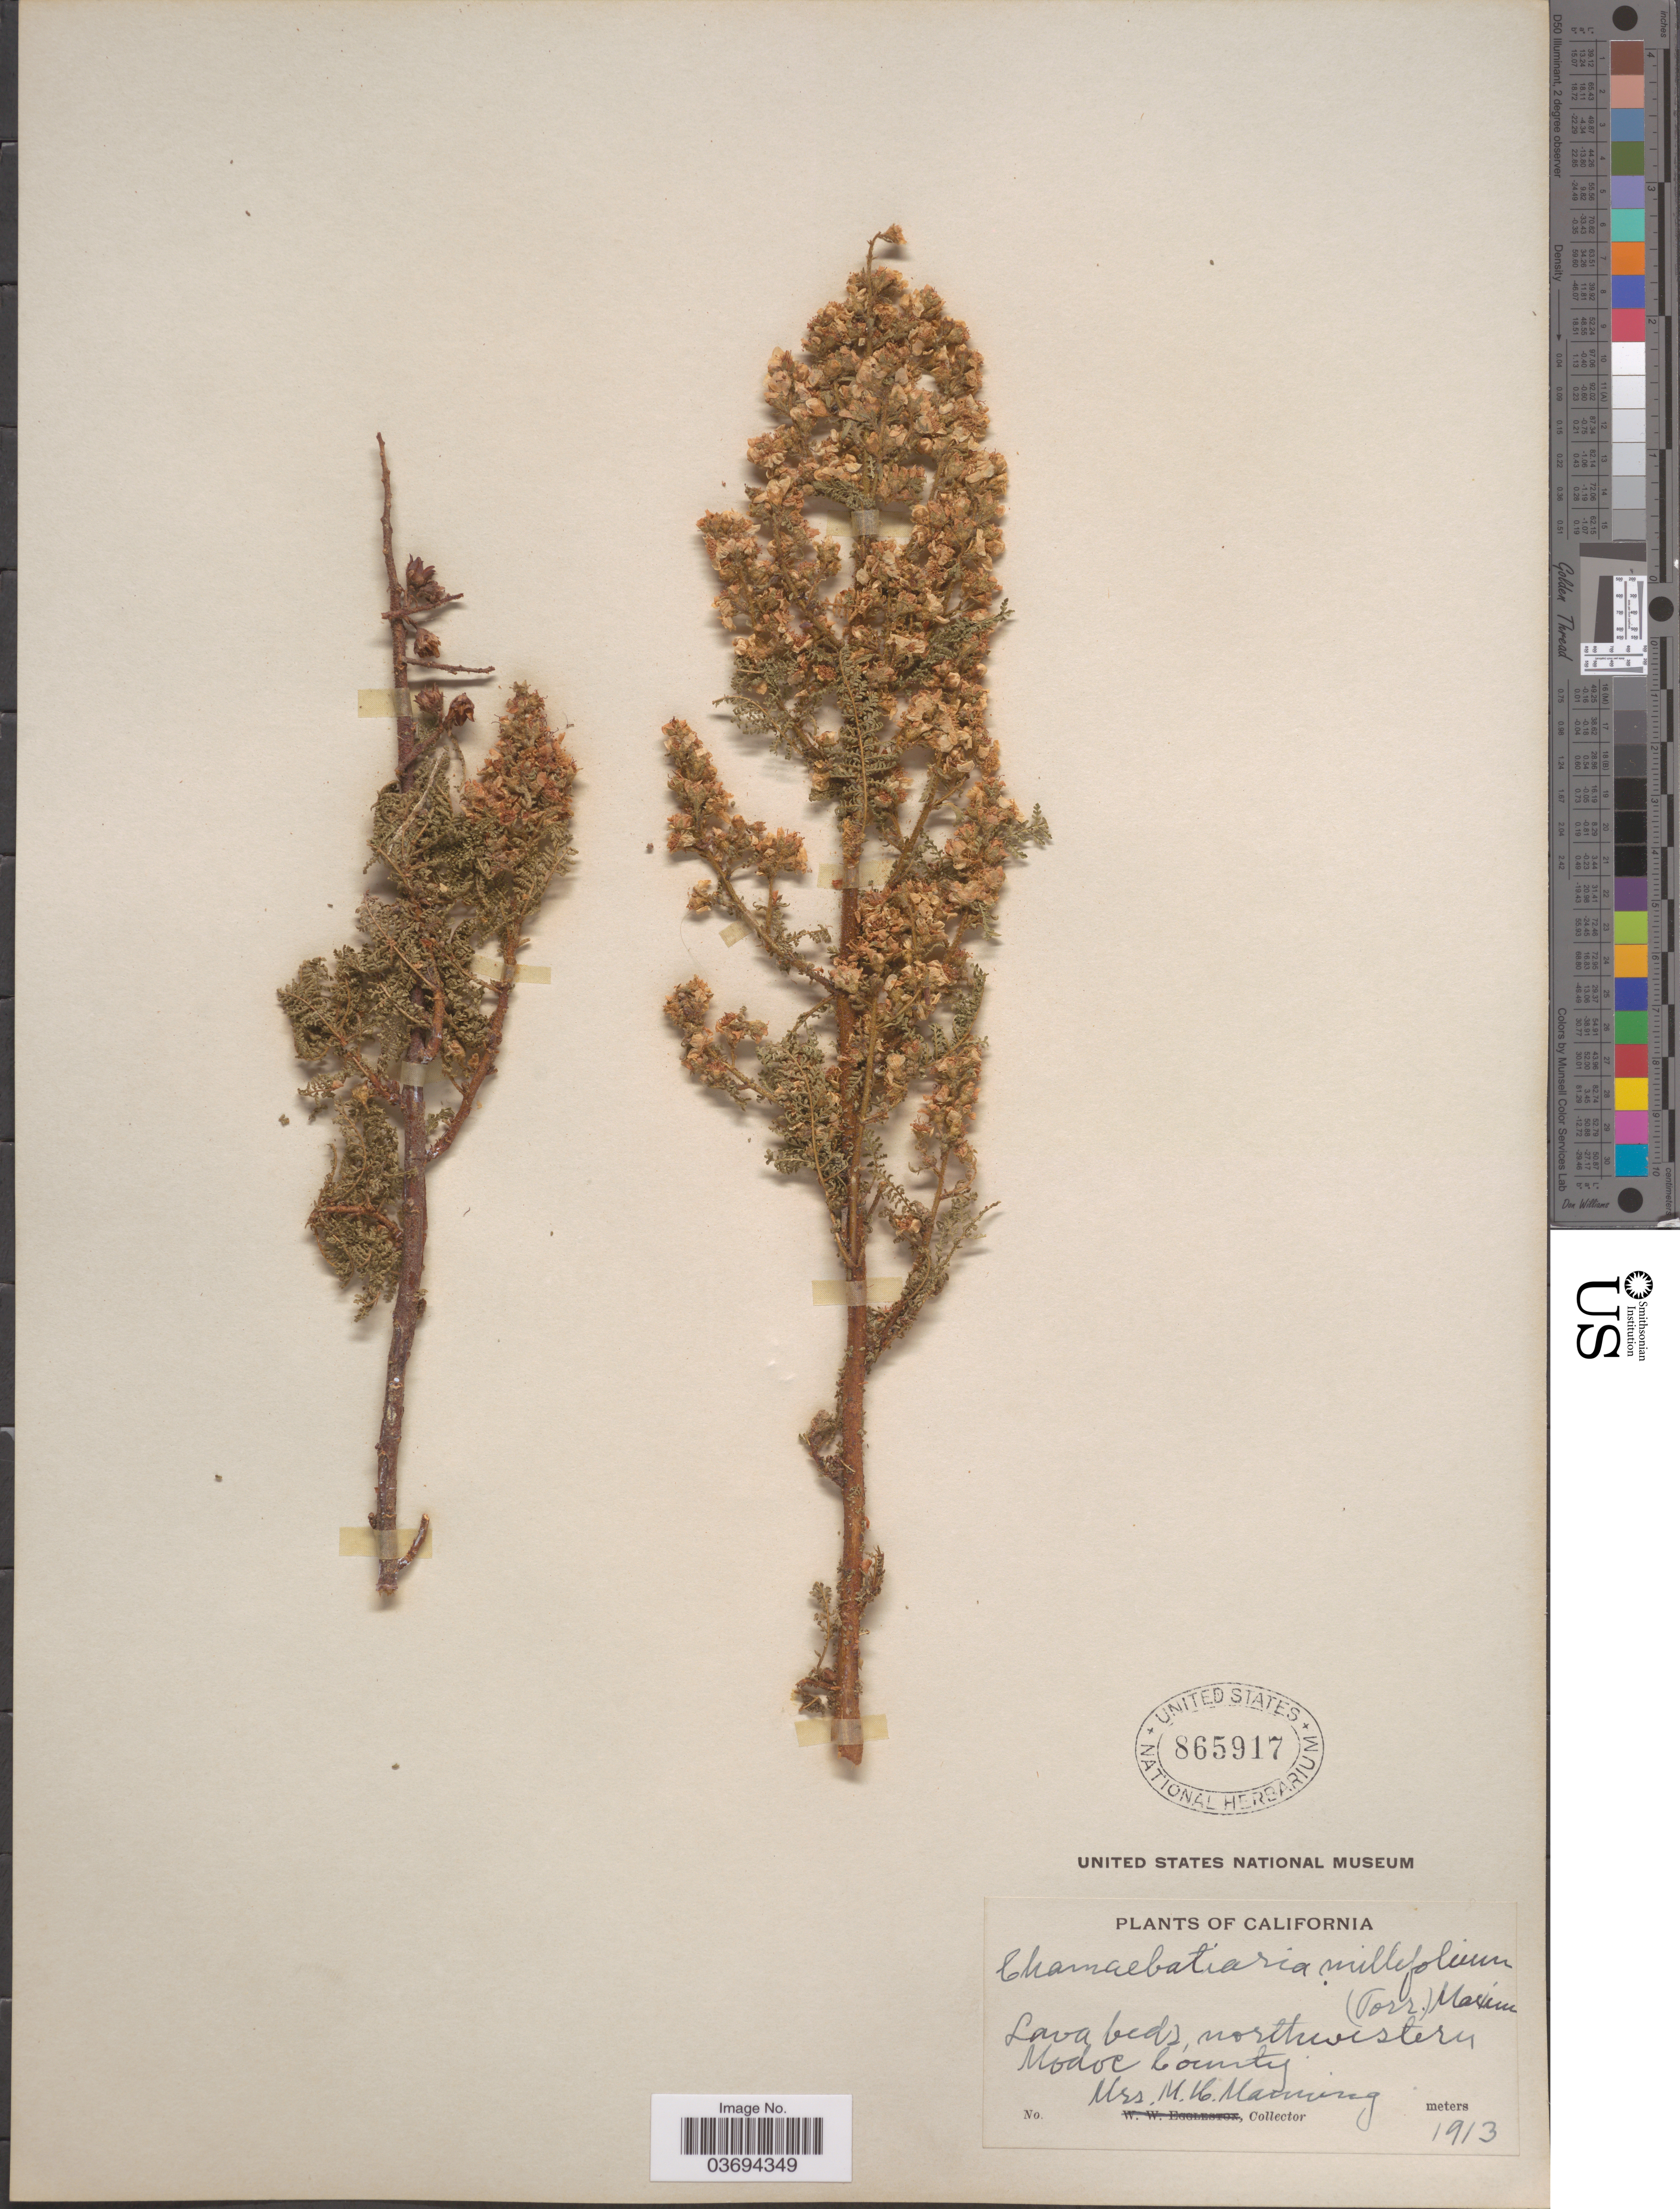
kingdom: Plantae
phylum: Tracheophyta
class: Magnoliopsida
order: Rosales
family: Rosaceae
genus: Chamaebatiaria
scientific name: Chamaebatiaria millefolium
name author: (Torr.) Maxim.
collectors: M. Manning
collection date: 1913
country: United States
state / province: California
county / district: Modoc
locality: Lava beds, northwestern Modoc County.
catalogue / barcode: US 865917